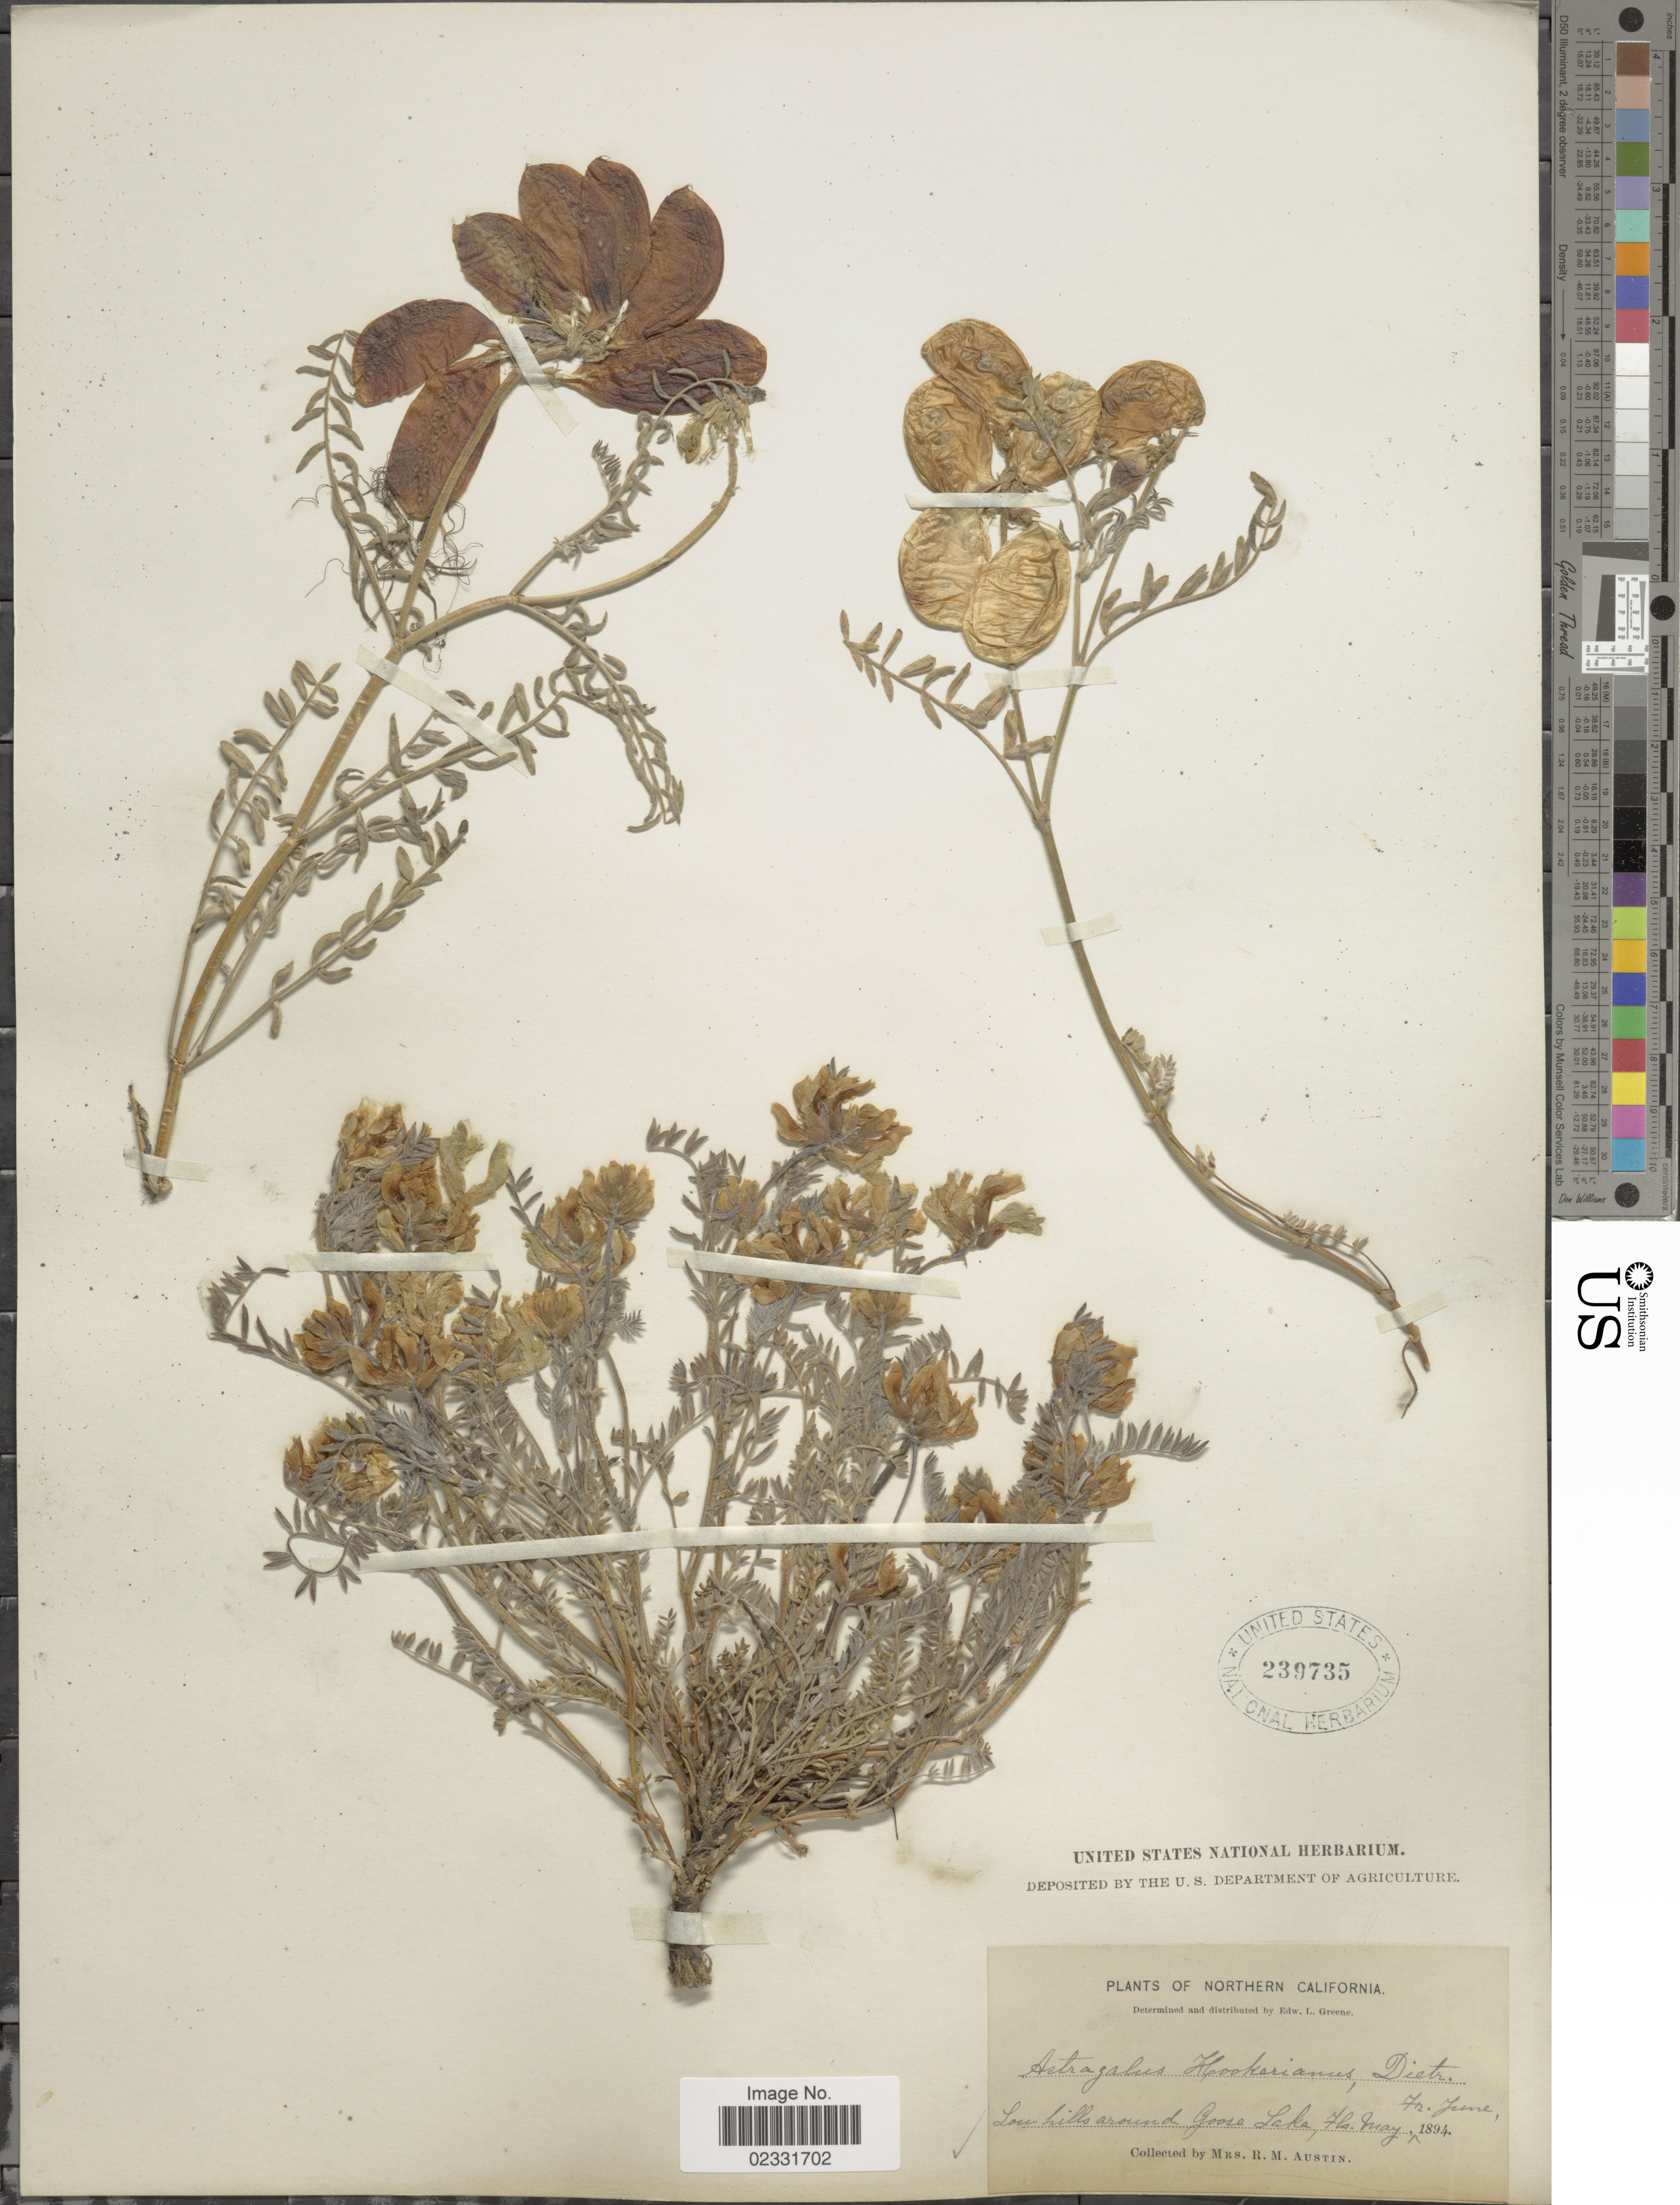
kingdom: Plantae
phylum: Tracheophyta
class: Magnoliopsida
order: Fabales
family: Fabaceae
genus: Astragalus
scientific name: Astragalus hookerianus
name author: D. Dietr.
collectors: R. Austin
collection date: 1894-05/1894-06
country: United States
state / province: California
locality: Northern California, Low hills around Goose Lake.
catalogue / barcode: US 239735